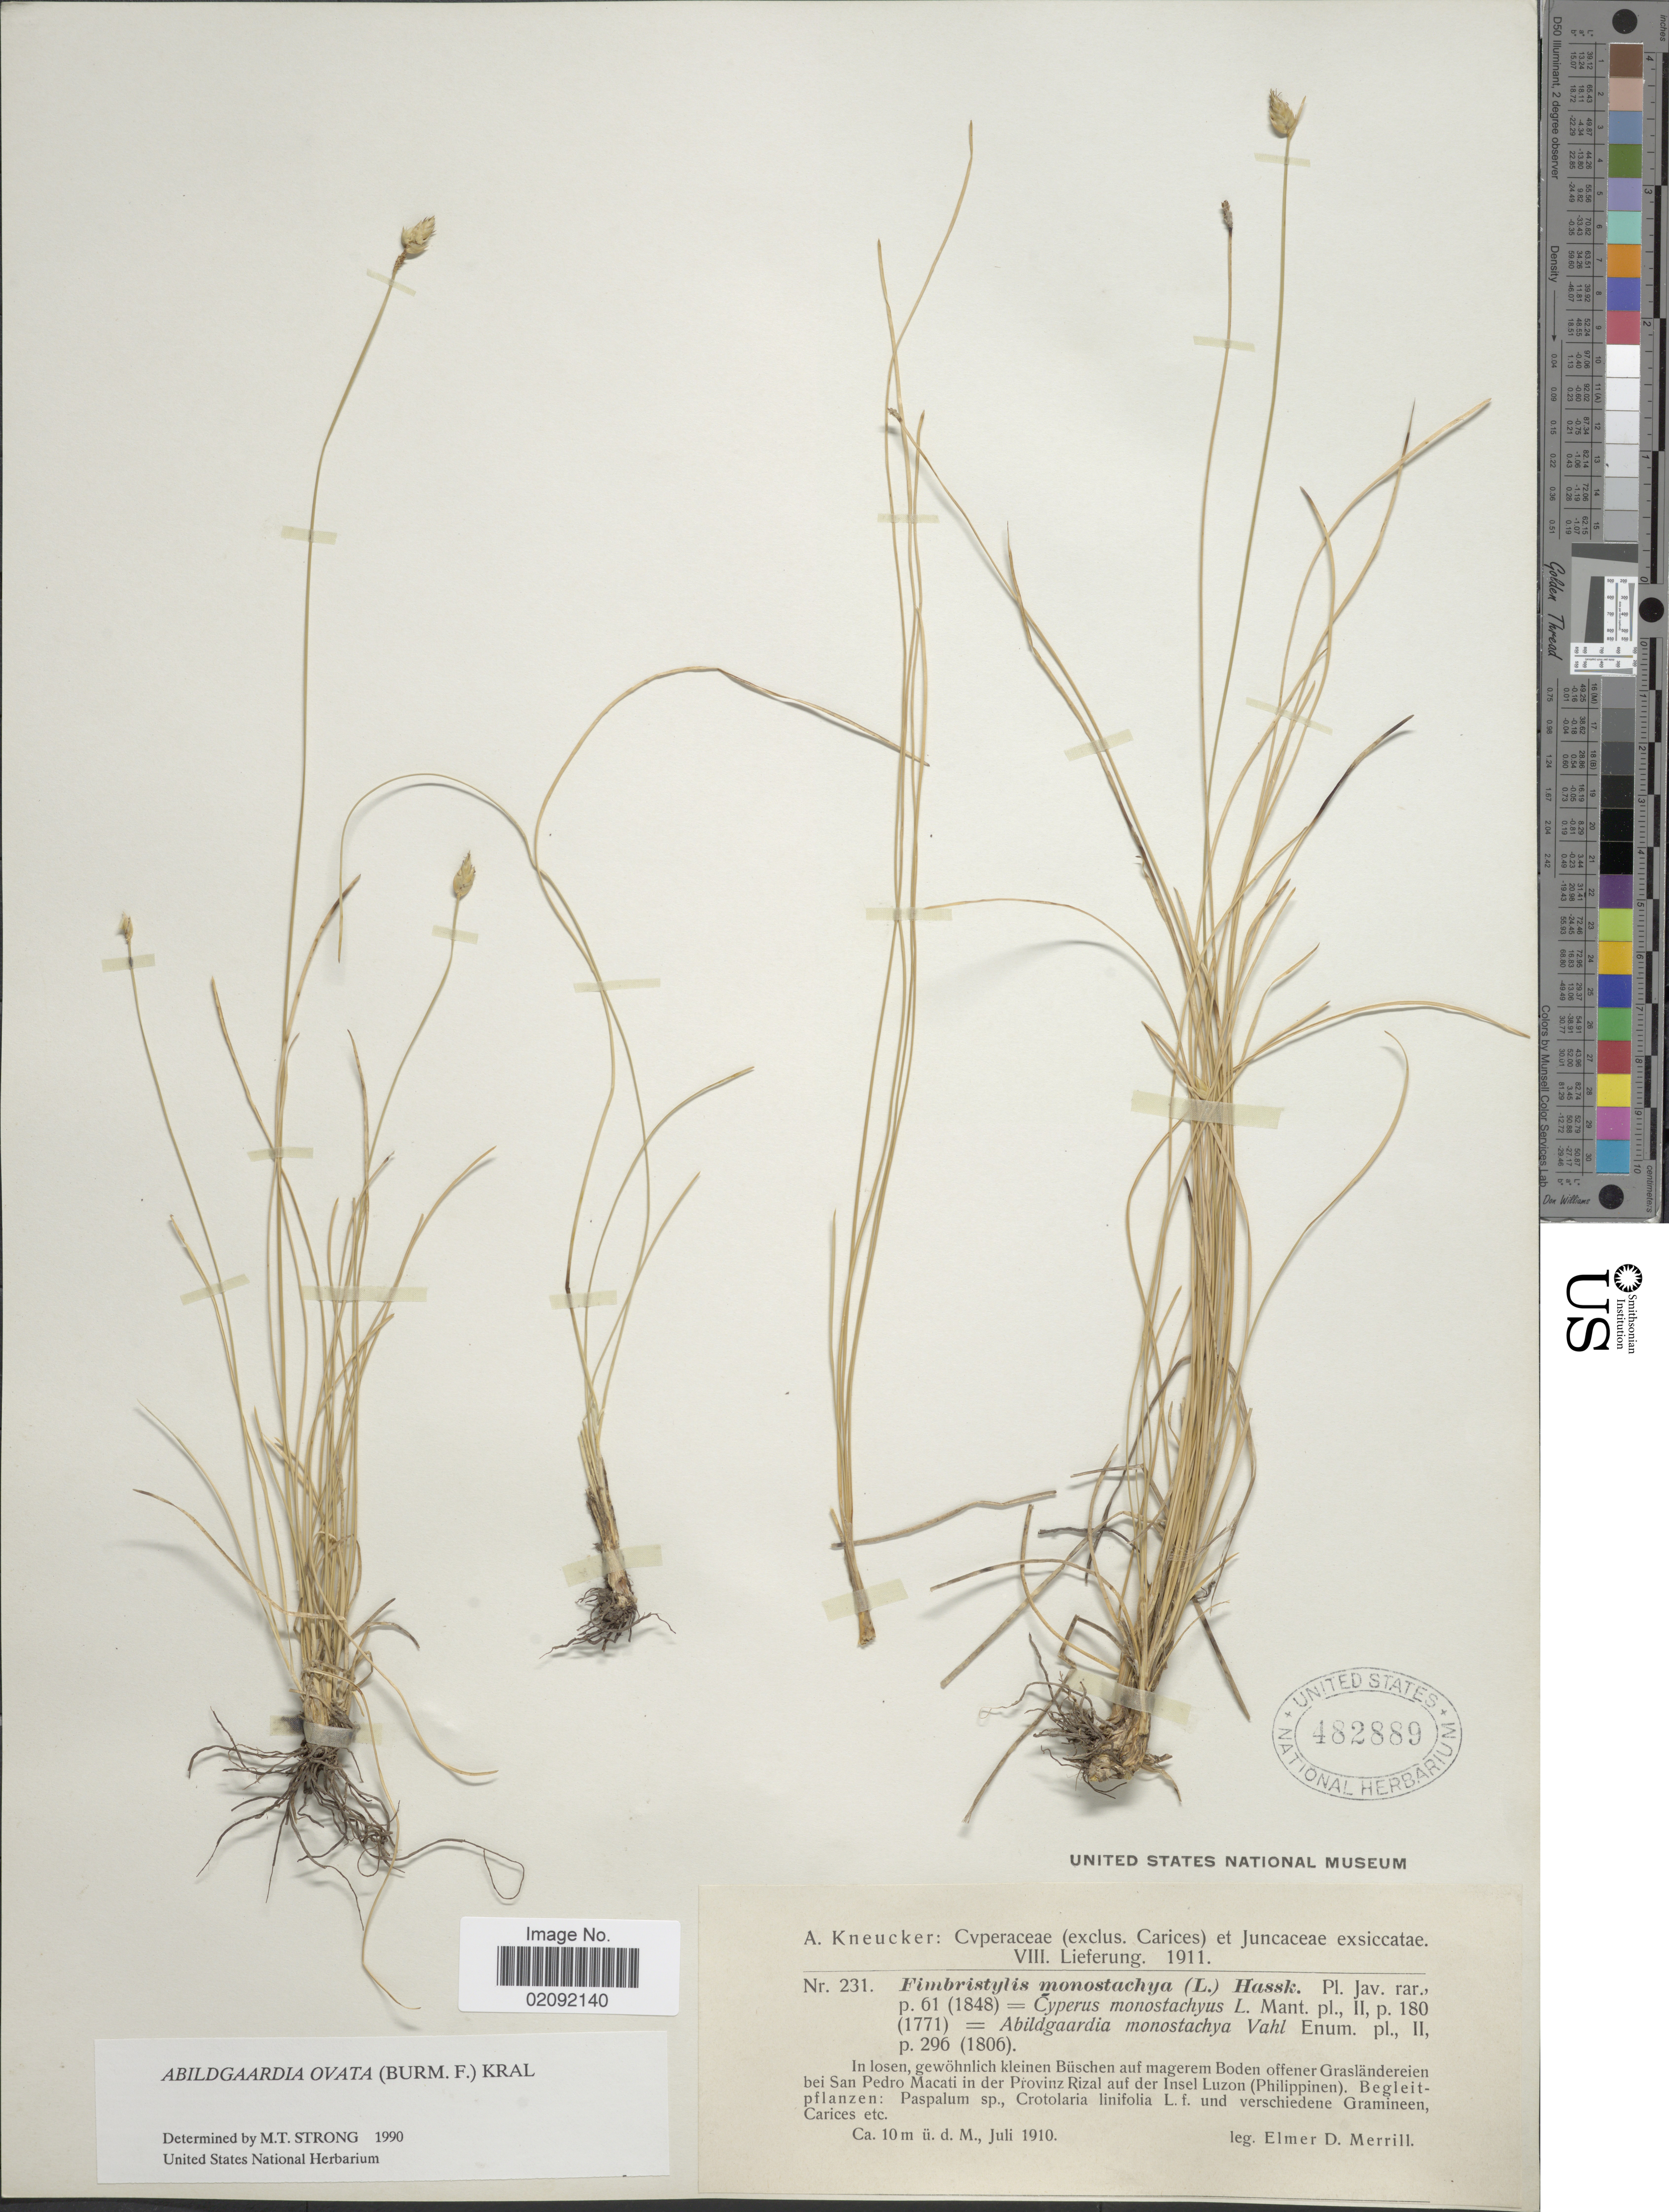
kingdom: Plantae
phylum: Tracheophyta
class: Liliopsida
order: Poales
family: Cyperaceae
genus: Abildgaardia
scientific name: Abildgaardia ovata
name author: (Burm. f.) Kral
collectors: E. D. Merrill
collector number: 231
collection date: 1910-07-10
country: Philippines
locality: In losen, gewohnlich kleinen Buschen auf magerem Boden offener Graslandereien bei San Pedro Macati in der Provinz Rizal auf der Insel Luzon.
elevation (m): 10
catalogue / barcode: US 482889